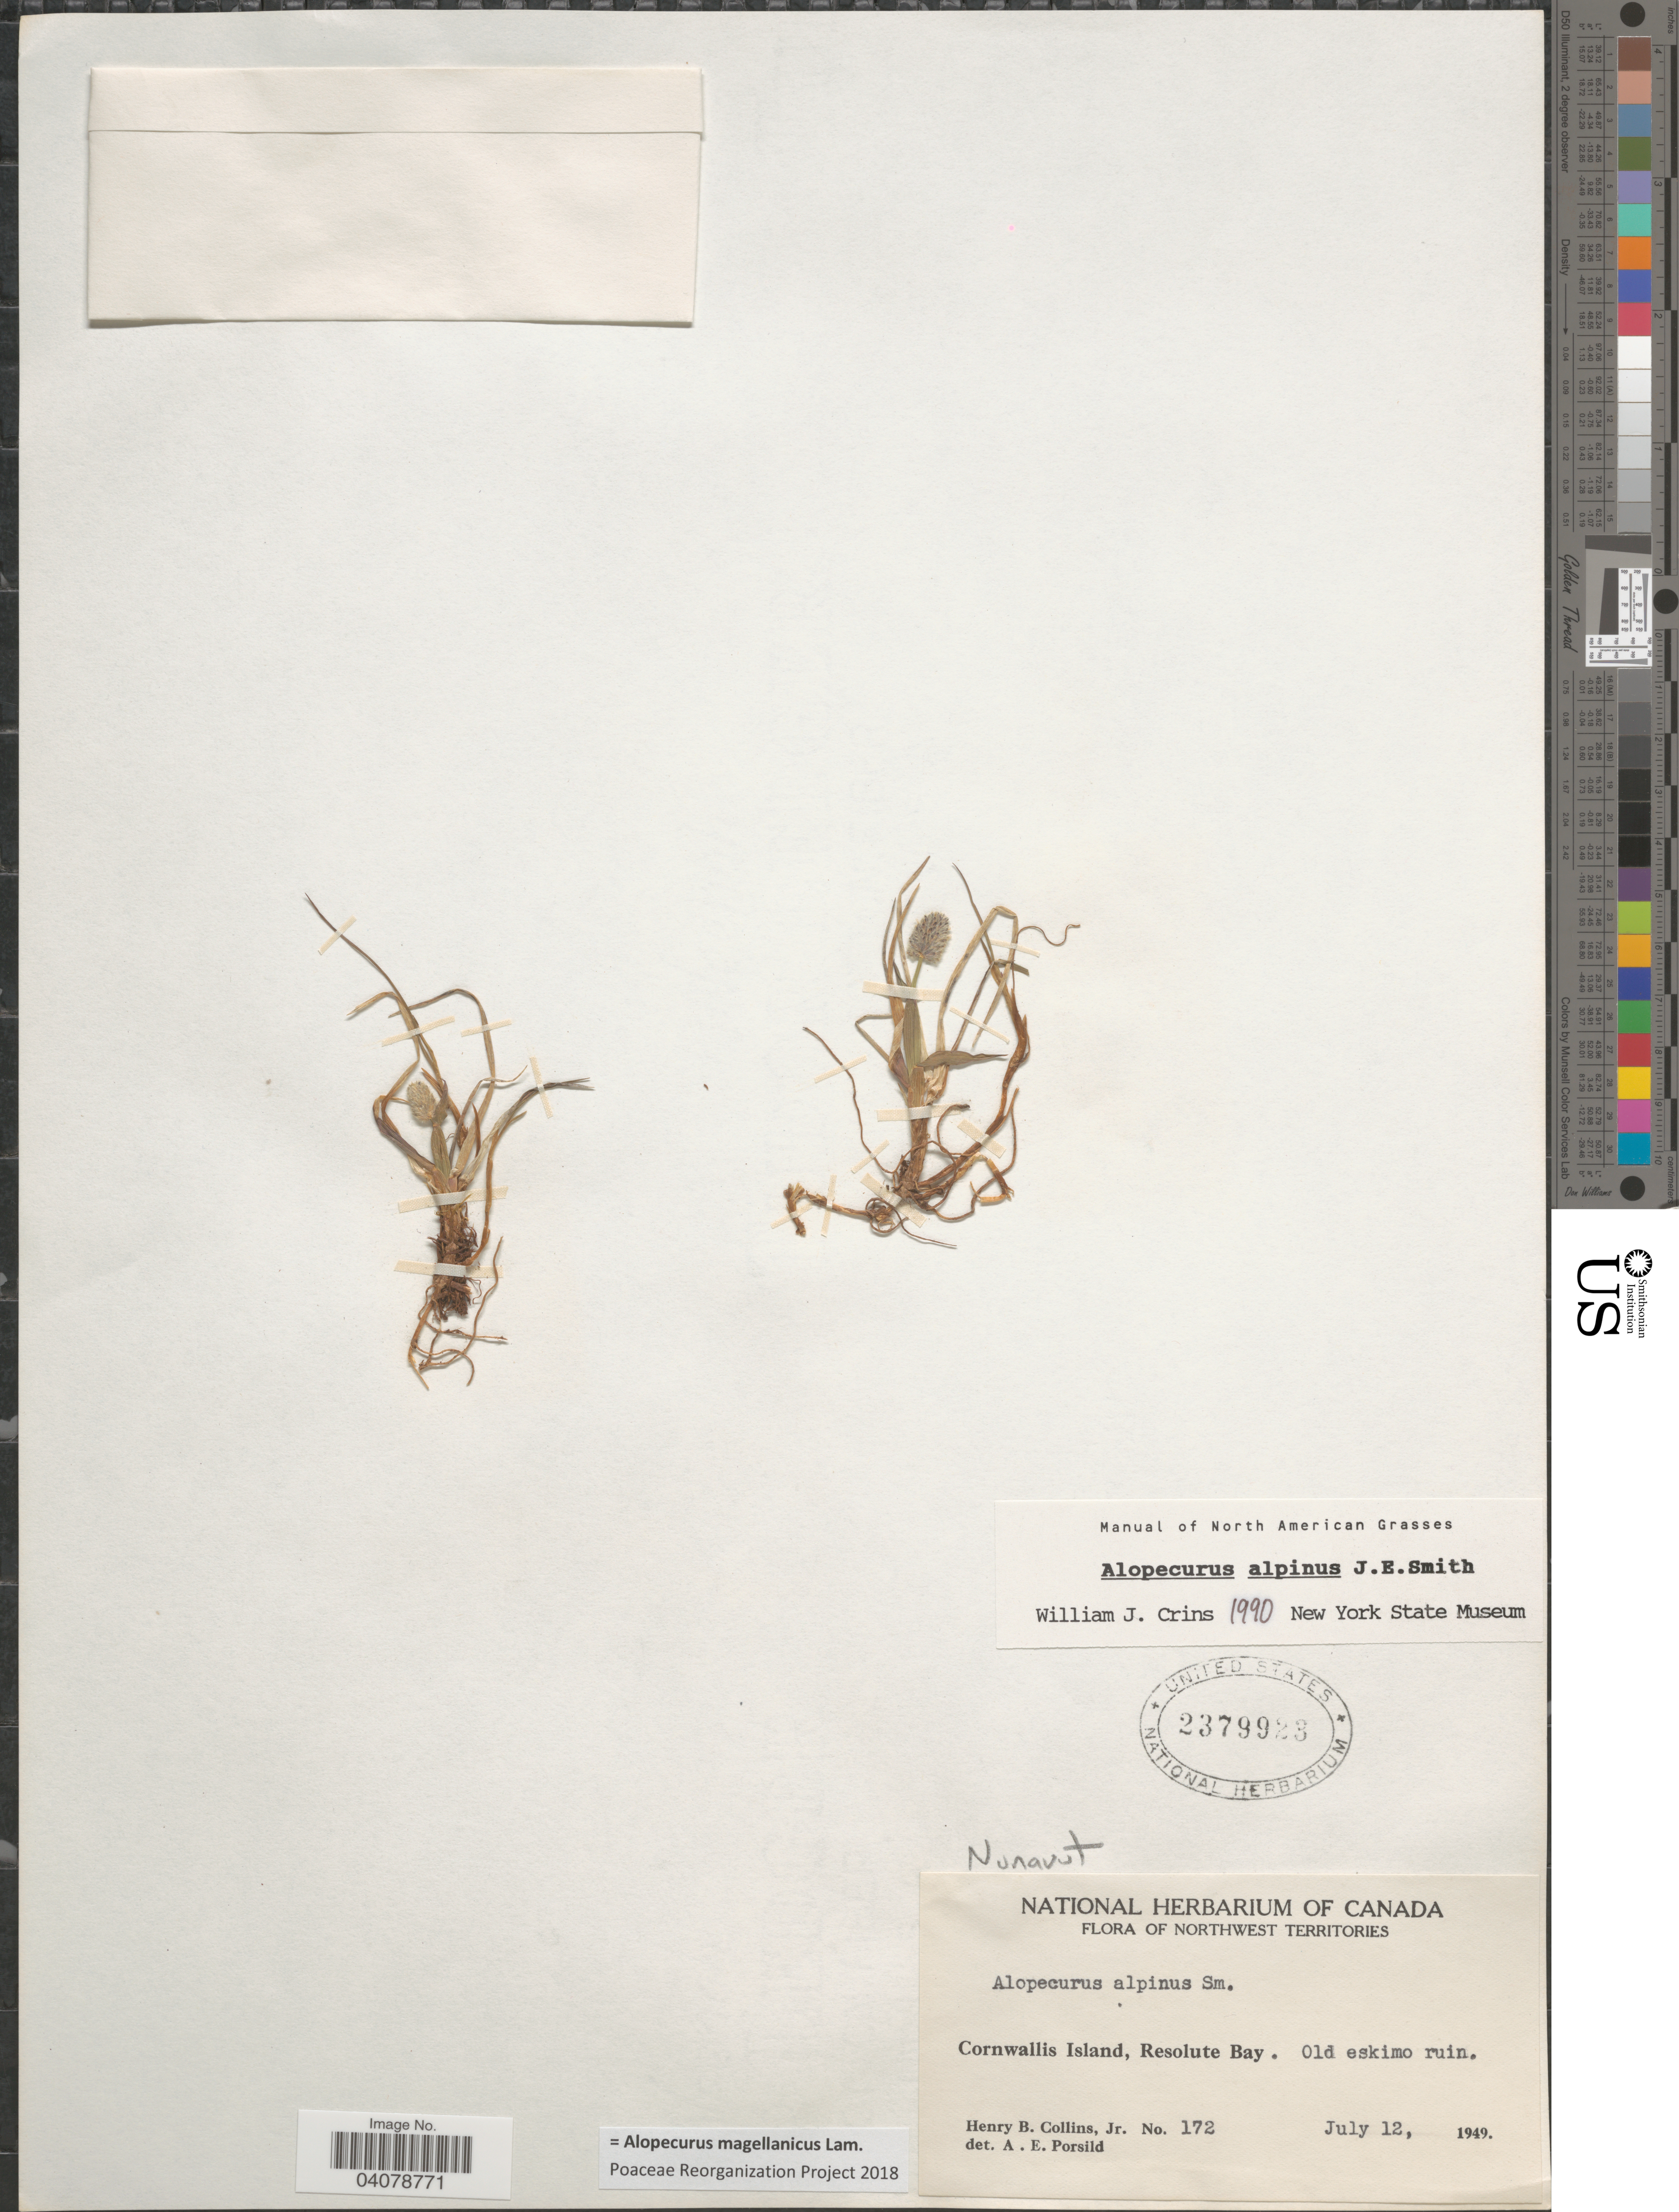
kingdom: Plantae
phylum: Tracheophyta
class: Liliopsida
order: Poales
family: Poaceae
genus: Alopecurus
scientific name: Alopecurus magellanicus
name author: Lam.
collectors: H. Collins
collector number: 172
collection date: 1949-07-12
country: Canada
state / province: Northwest Territories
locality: Cornwallis Island, Resolute Bay. Old eskimo ruin.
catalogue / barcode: US 2379923